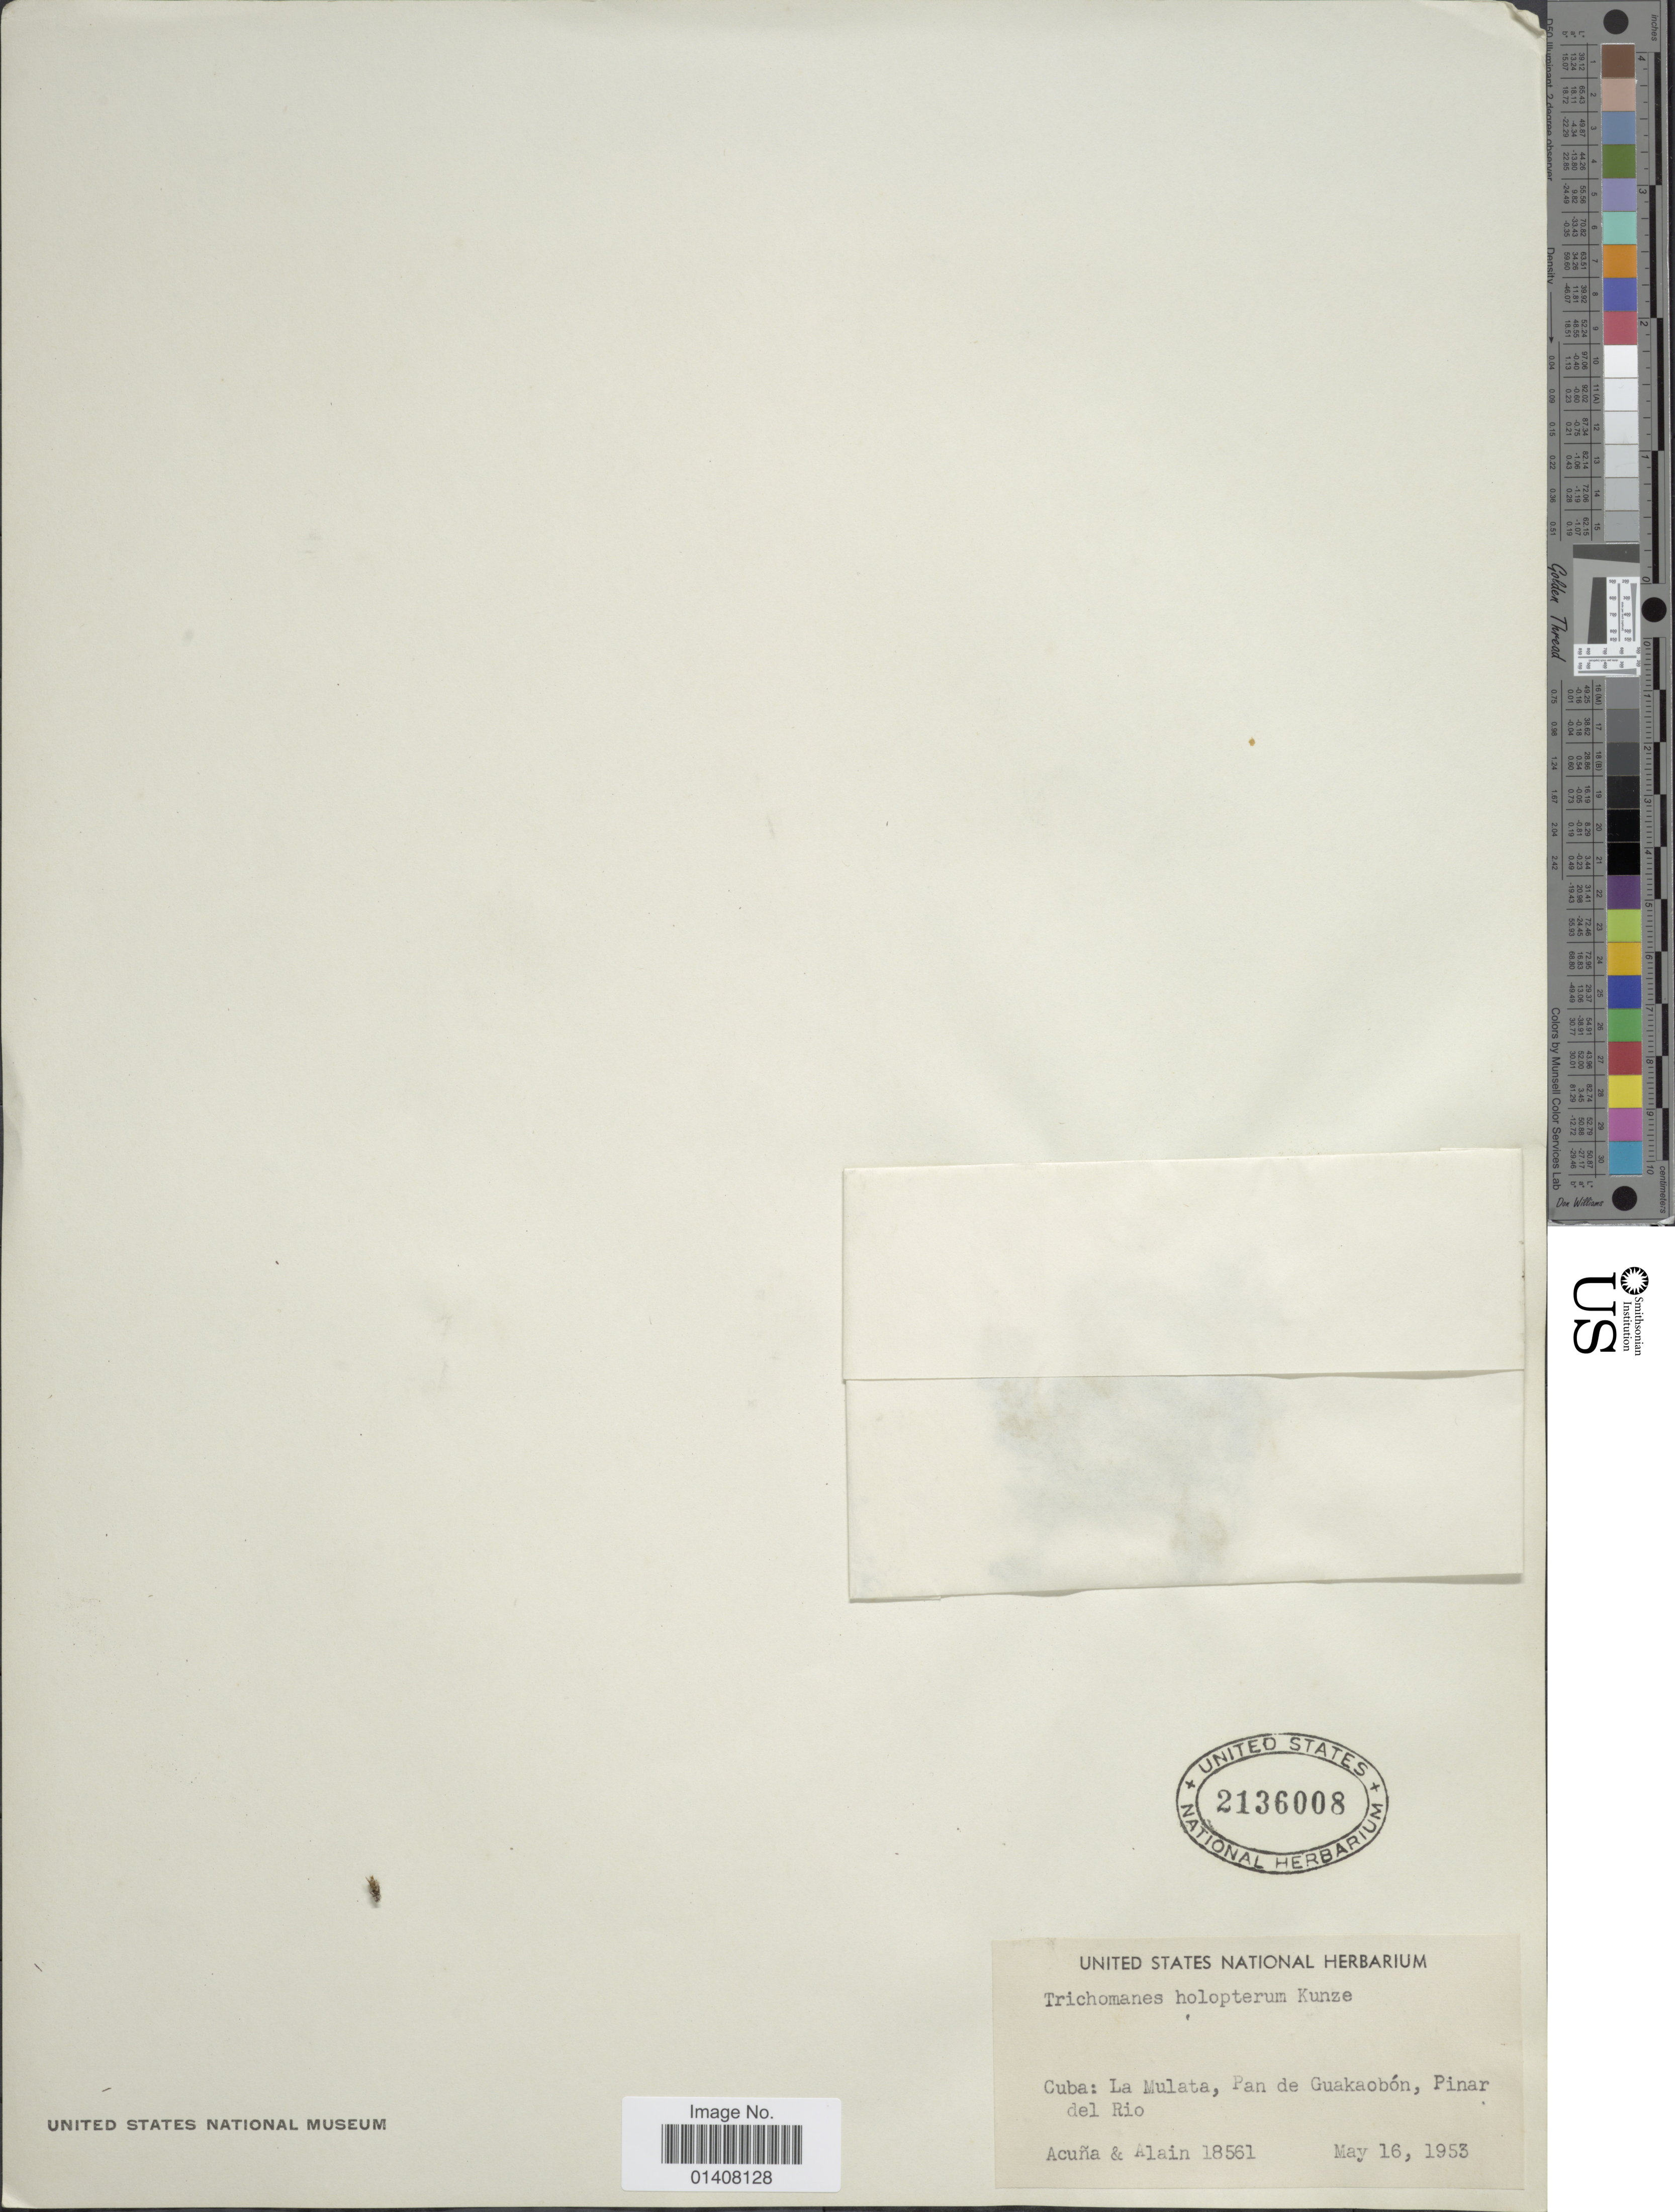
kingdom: Plantae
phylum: Tracheophyta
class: Polypodiopsida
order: Hymenophyllales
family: Hymenophyllaceae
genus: Trichomanes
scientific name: Trichomanes holopterum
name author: Kunze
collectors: Acuña & Alain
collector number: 18561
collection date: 1953-05-16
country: Cuba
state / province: Pinar del Río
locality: Cuba: La Mulata, Pan de Guakaobón, Pinar del Rio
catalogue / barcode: US 2136008